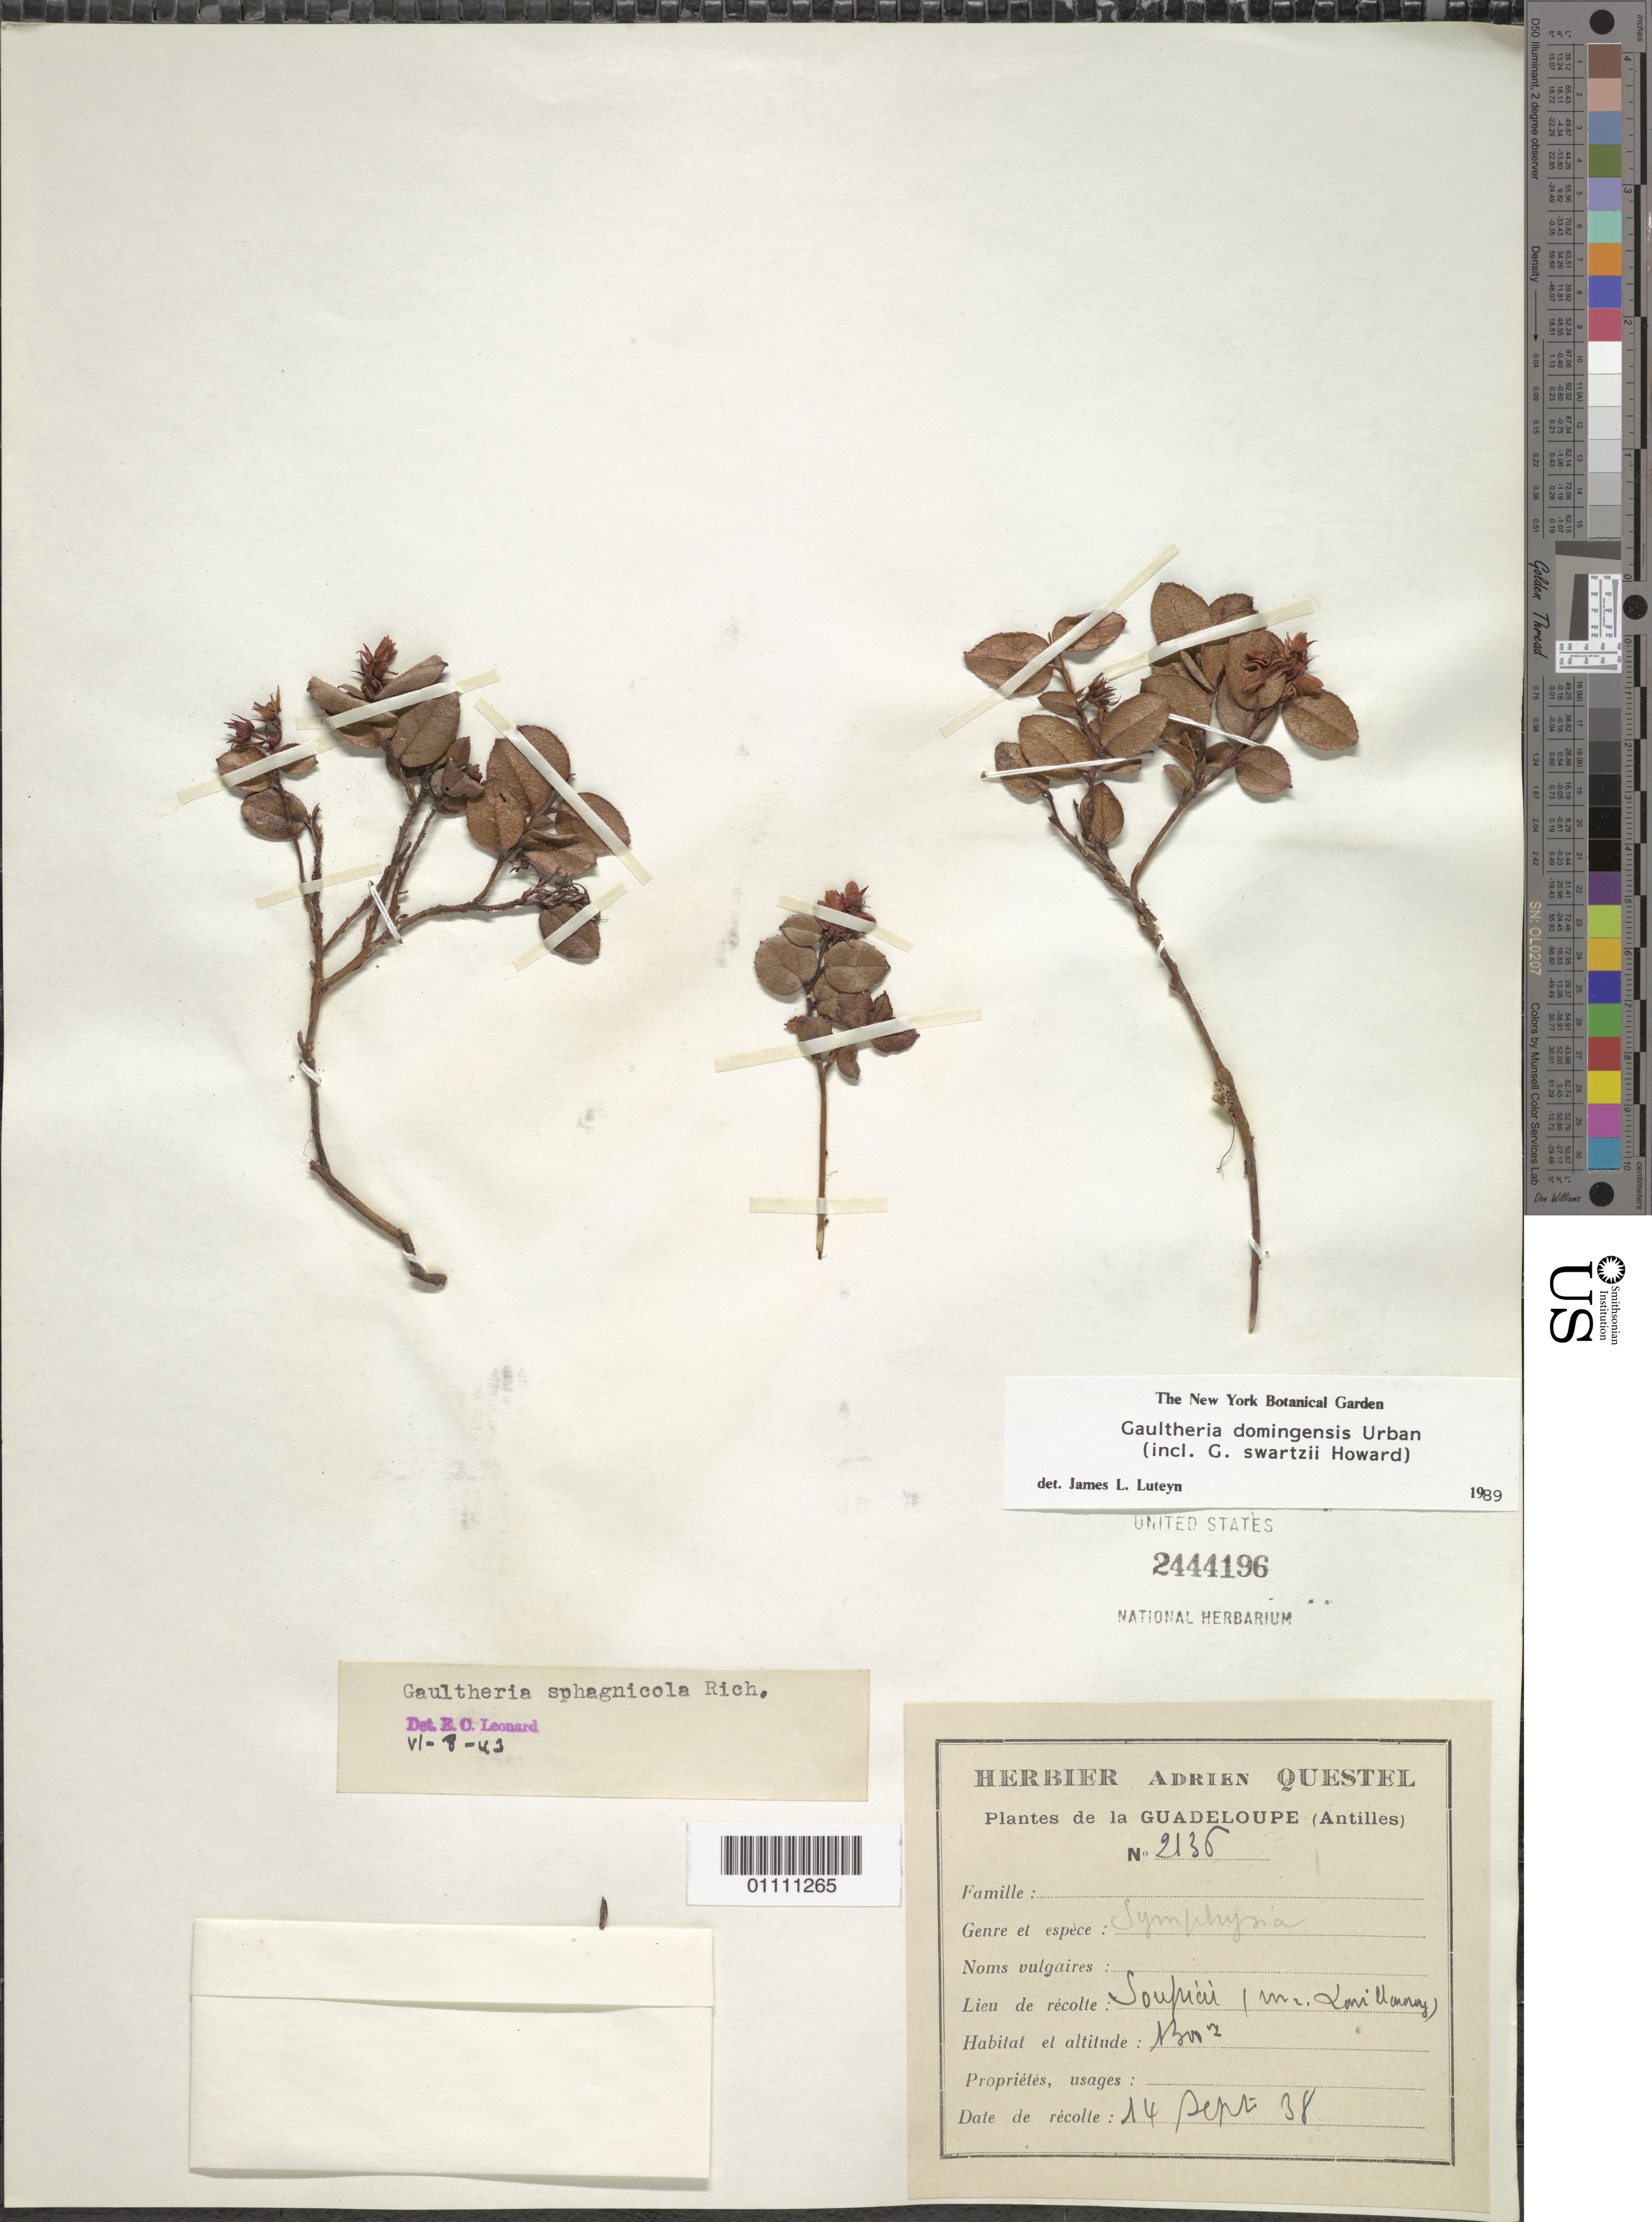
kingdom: Plantae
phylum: Tracheophyta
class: Magnoliopsida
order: Ericales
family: Ericaceae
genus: Gaultheria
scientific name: Gaultheria domingensis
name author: Urb.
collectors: A. Questel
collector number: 2135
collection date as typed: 14 Sep 1938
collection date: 1938-09-14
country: Guadeloupe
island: Basse Terre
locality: Soufrieri, Mr. Quri lllanrary.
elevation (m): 1300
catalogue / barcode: US 2444196